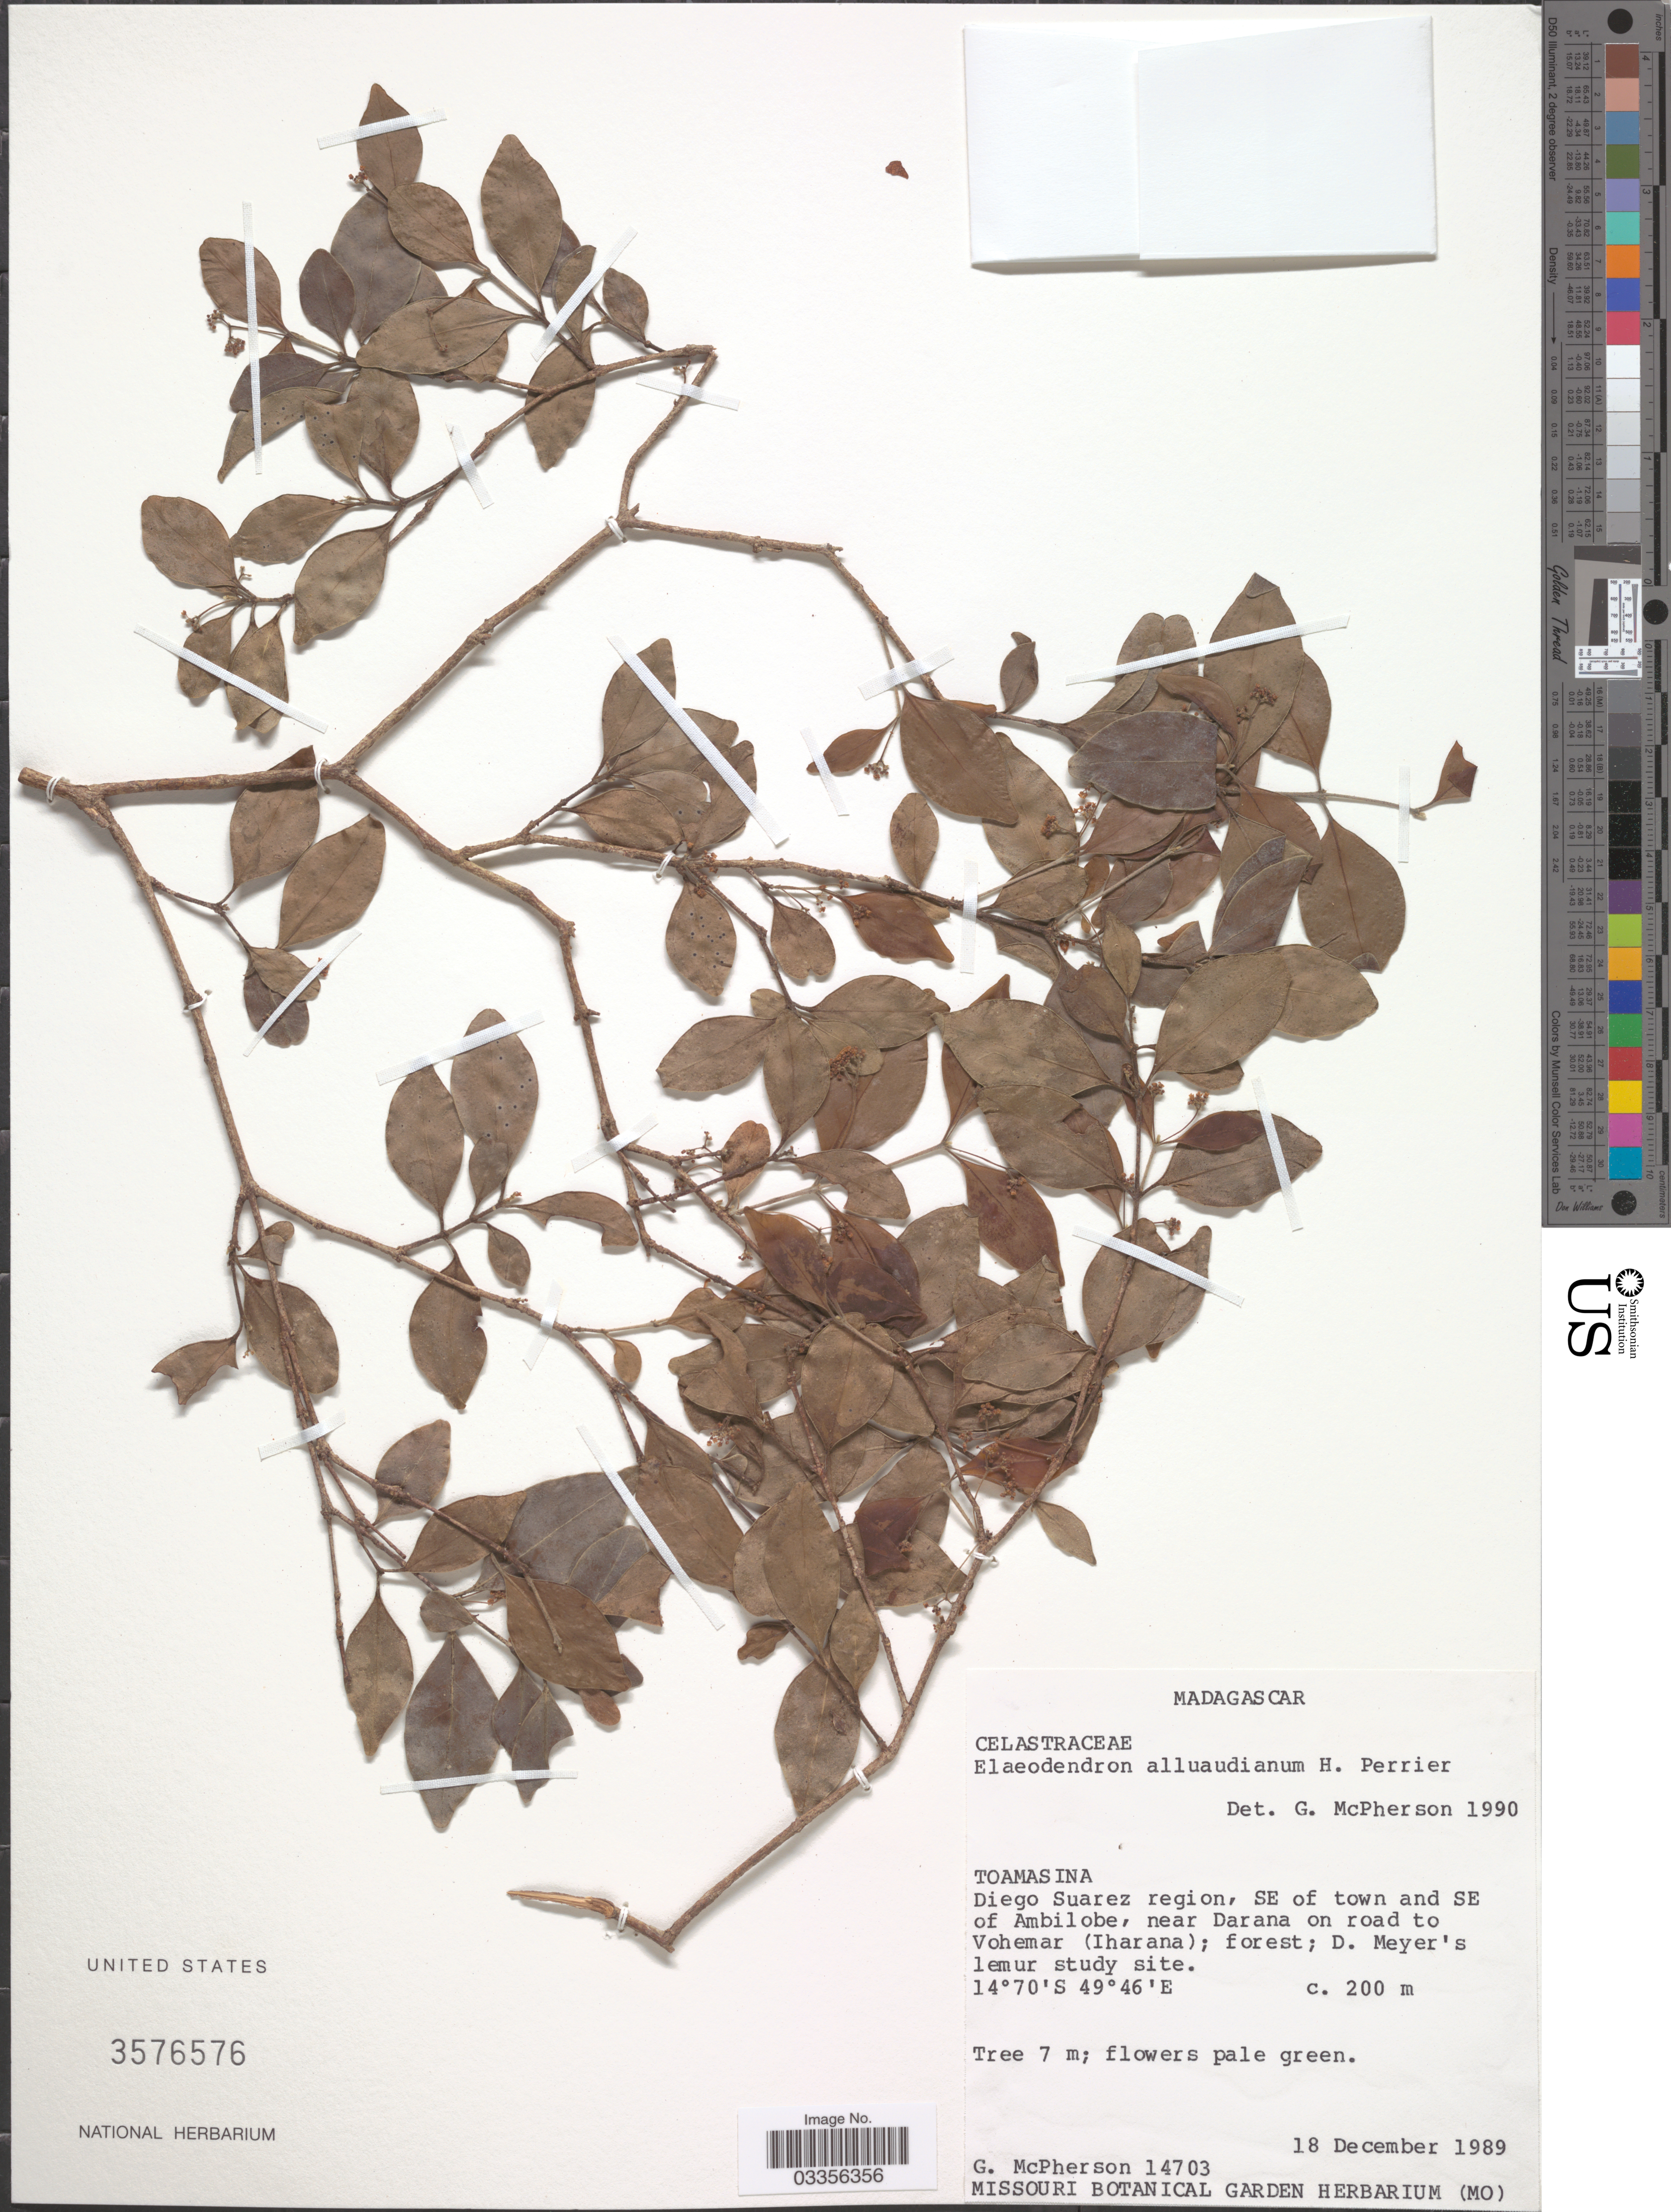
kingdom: Plantae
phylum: Tracheophyta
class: Magnoliopsida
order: Celastrales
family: Celastraceae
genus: Elaeodendron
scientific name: Elaeodendron alluaudianum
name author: H. Perrier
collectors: G. McPherson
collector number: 14703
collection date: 1989-12-18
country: Madagascar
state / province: Sava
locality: Diego Suarez region, SE of town and SE of Ambilobe, near Darana on road to Vohemar (Iharana); forest; D. Meyer's lemur study site.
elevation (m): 200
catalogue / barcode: US 3576576